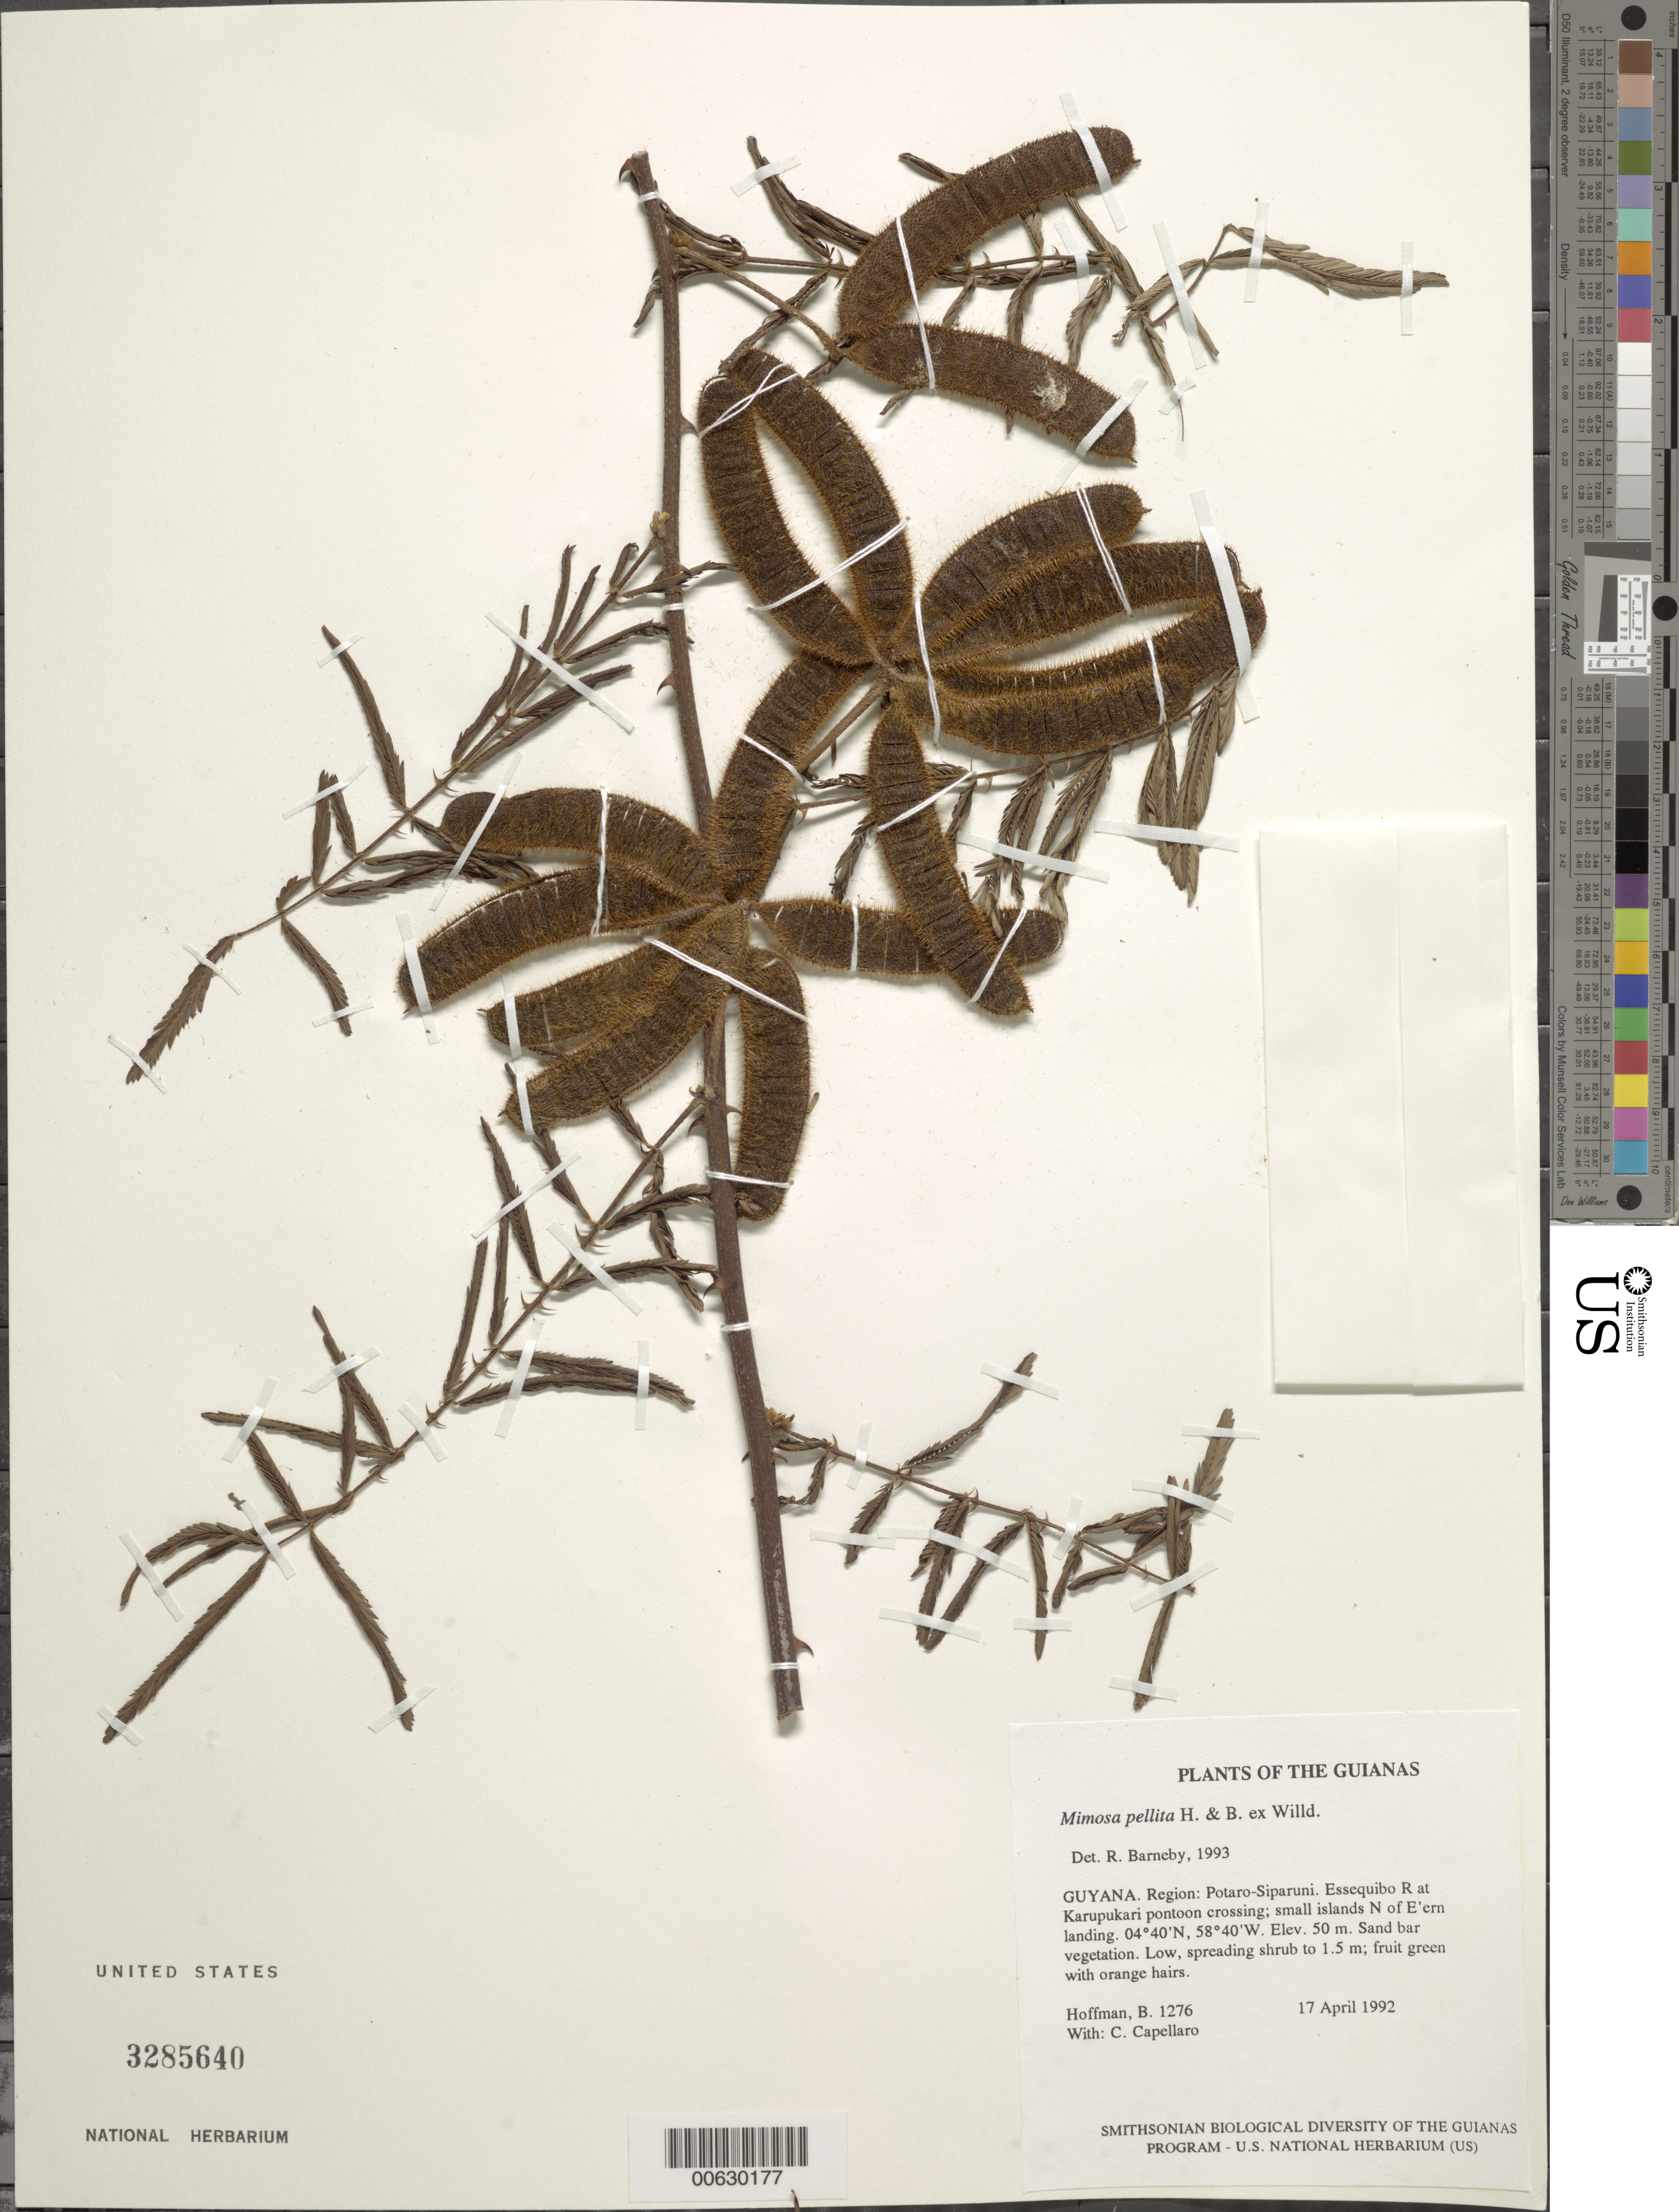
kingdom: Plantae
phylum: Tracheophyta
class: Magnoliopsida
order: Fabales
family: Fabaceae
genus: Mimosa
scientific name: Mimosa pellita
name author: Humb. & Bonpl. ex Willd.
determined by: Barneby, Rupert C., (NY)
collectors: B. Hoffman & C. Capellaro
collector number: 1276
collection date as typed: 17 April 1992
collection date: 1992-04-17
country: Guyana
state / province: Potaro-Siparuni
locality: Essequibo River at Karupukari pontoon crossing; small islands to North (Downstream) of Eastern landing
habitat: Sand bar vegetation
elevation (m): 50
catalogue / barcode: US 3285640